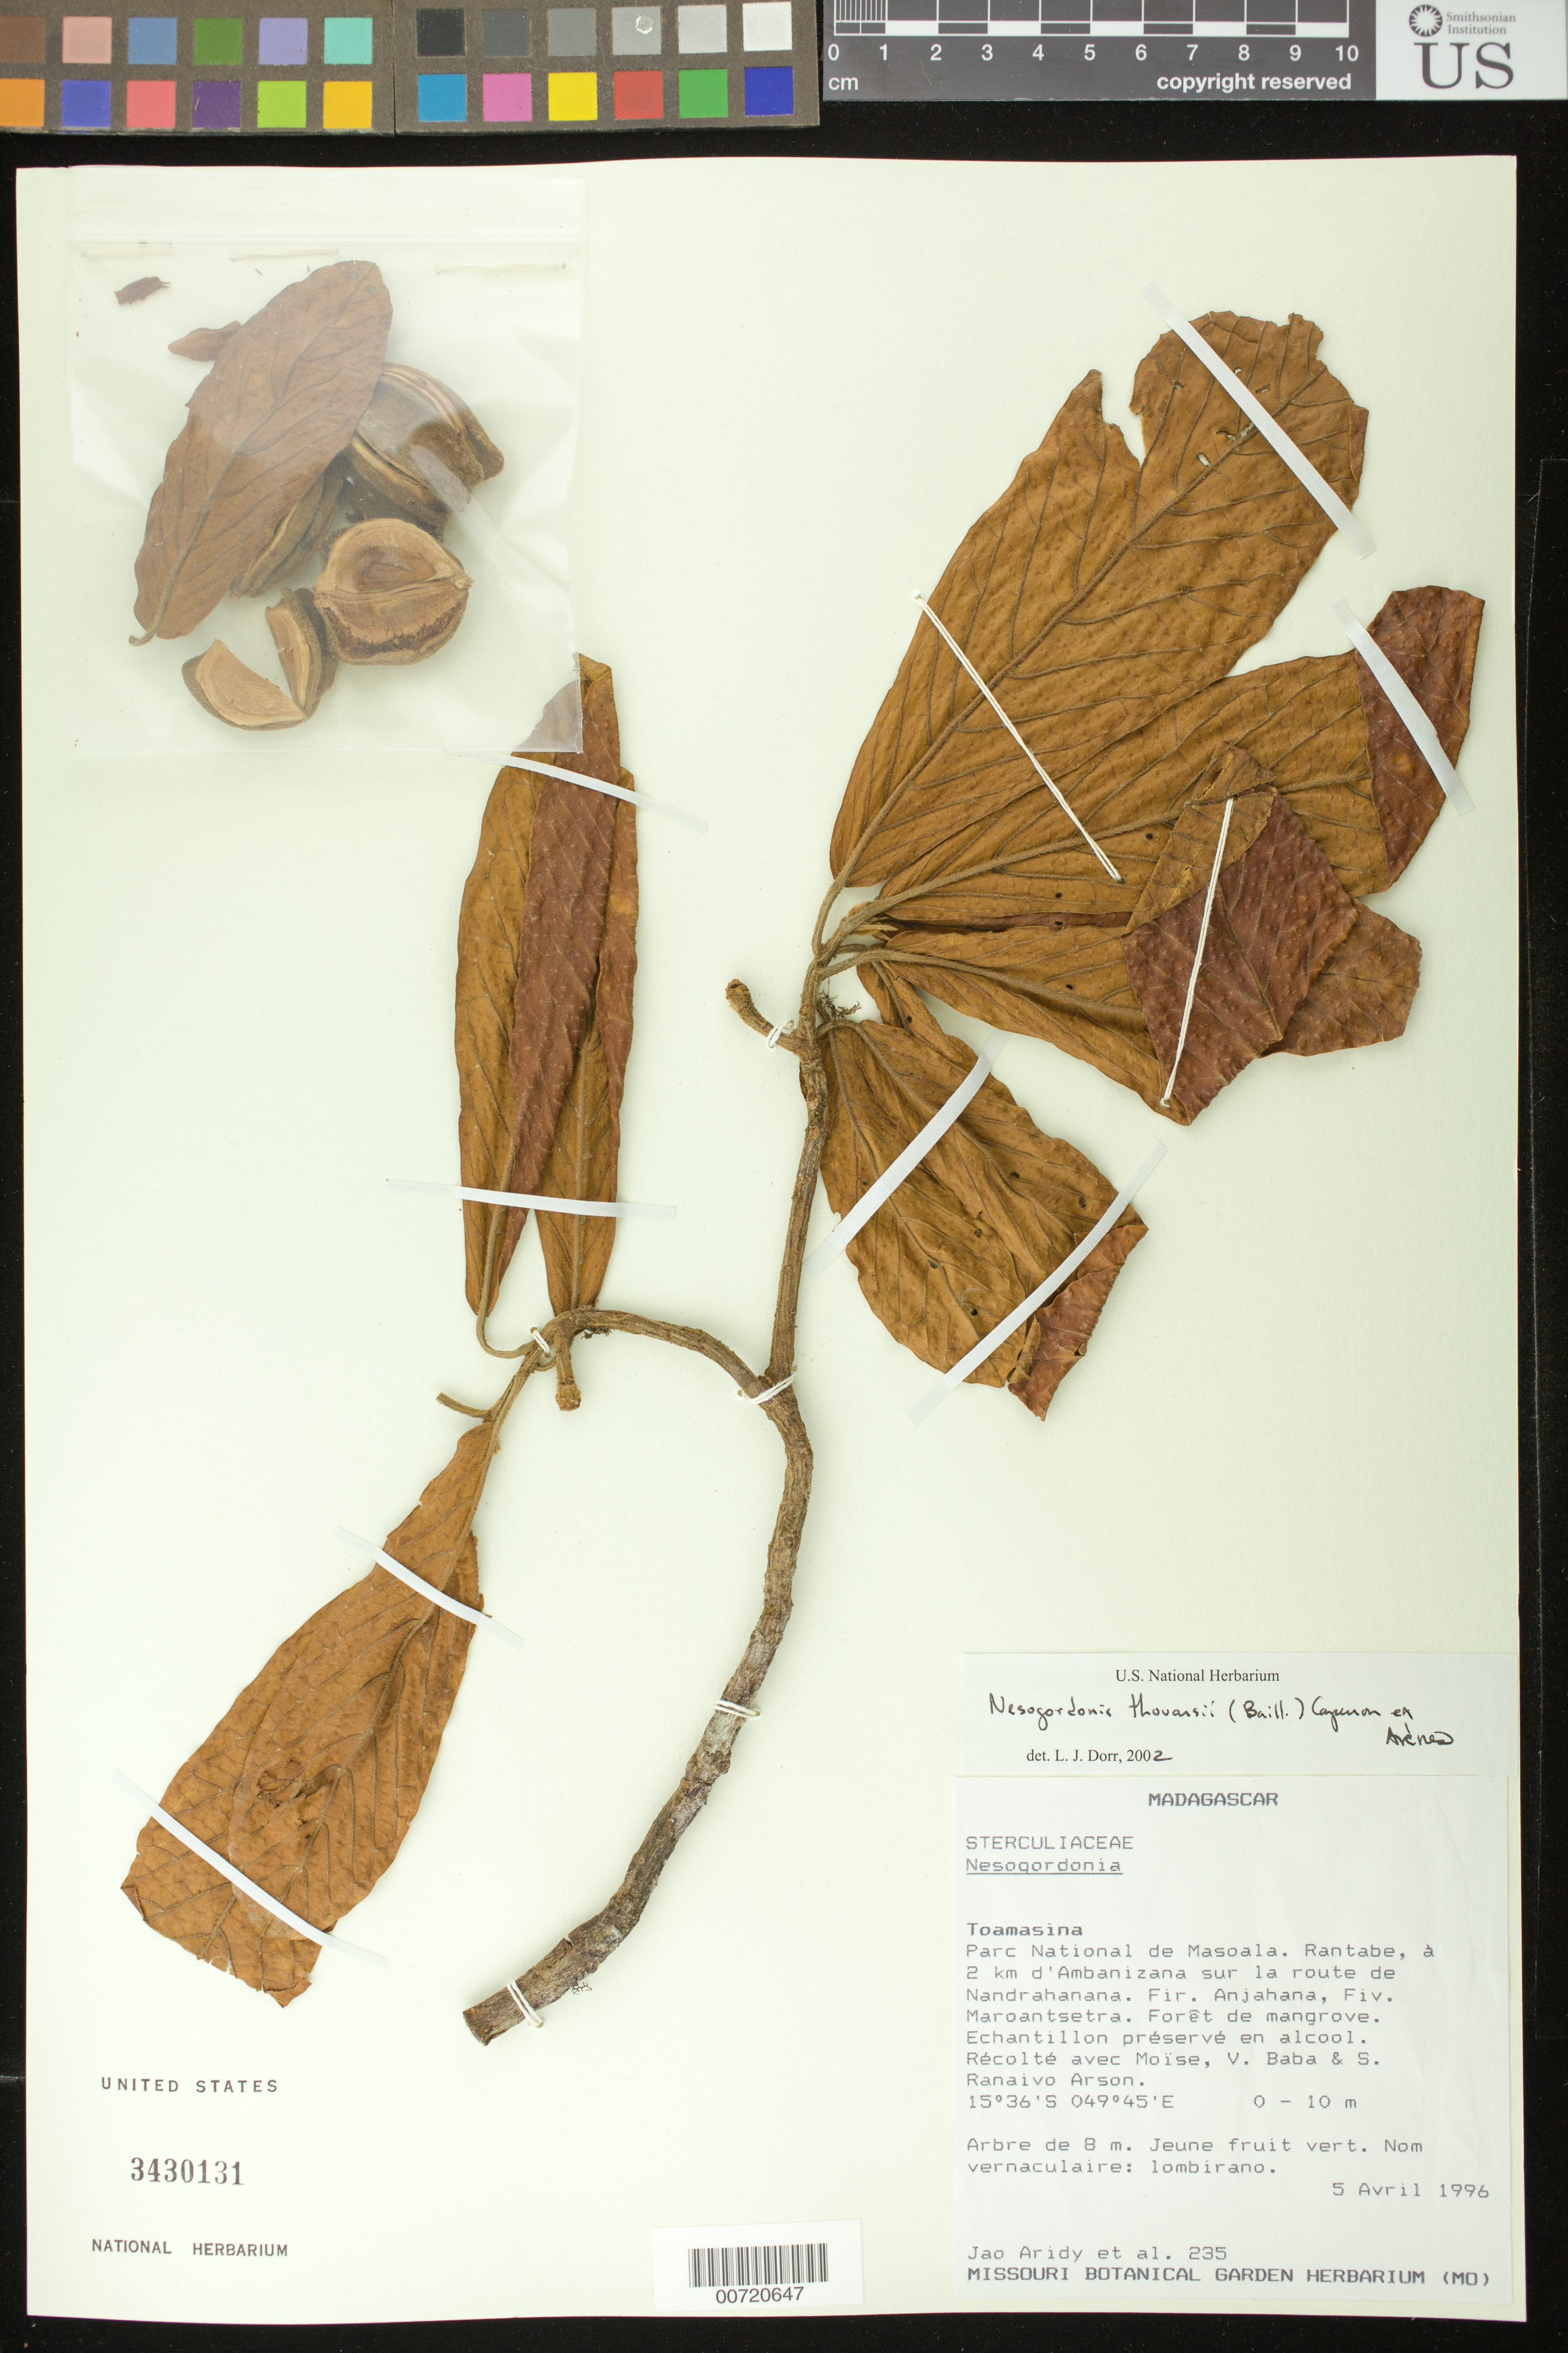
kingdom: Plantae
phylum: Tracheophyta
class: Magnoliopsida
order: Malvales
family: Malvaceae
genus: Nesogordonia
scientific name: Nesogordonia thouarsii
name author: (Baill.) Capuron ex Arènes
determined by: Dorr, L. J., (BOT), Smithsonian Institution - National Museum of Natural History (UNITED STATES)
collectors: J. Aridy, Moïse, --, Y. Baba & S. Ranaivo Arson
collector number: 235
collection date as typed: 05 Apr 1996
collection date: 1996-04-05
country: Madagascar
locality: Parc National de Masoala. Rantabe, á 2 km d'Ambanizana sur la route de Nandrahanana. Fir. Anjahana, Fiv. Maroantsetra.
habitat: Forêt de mangrove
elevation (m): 0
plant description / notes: Common name: lombirano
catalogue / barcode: US 3430131